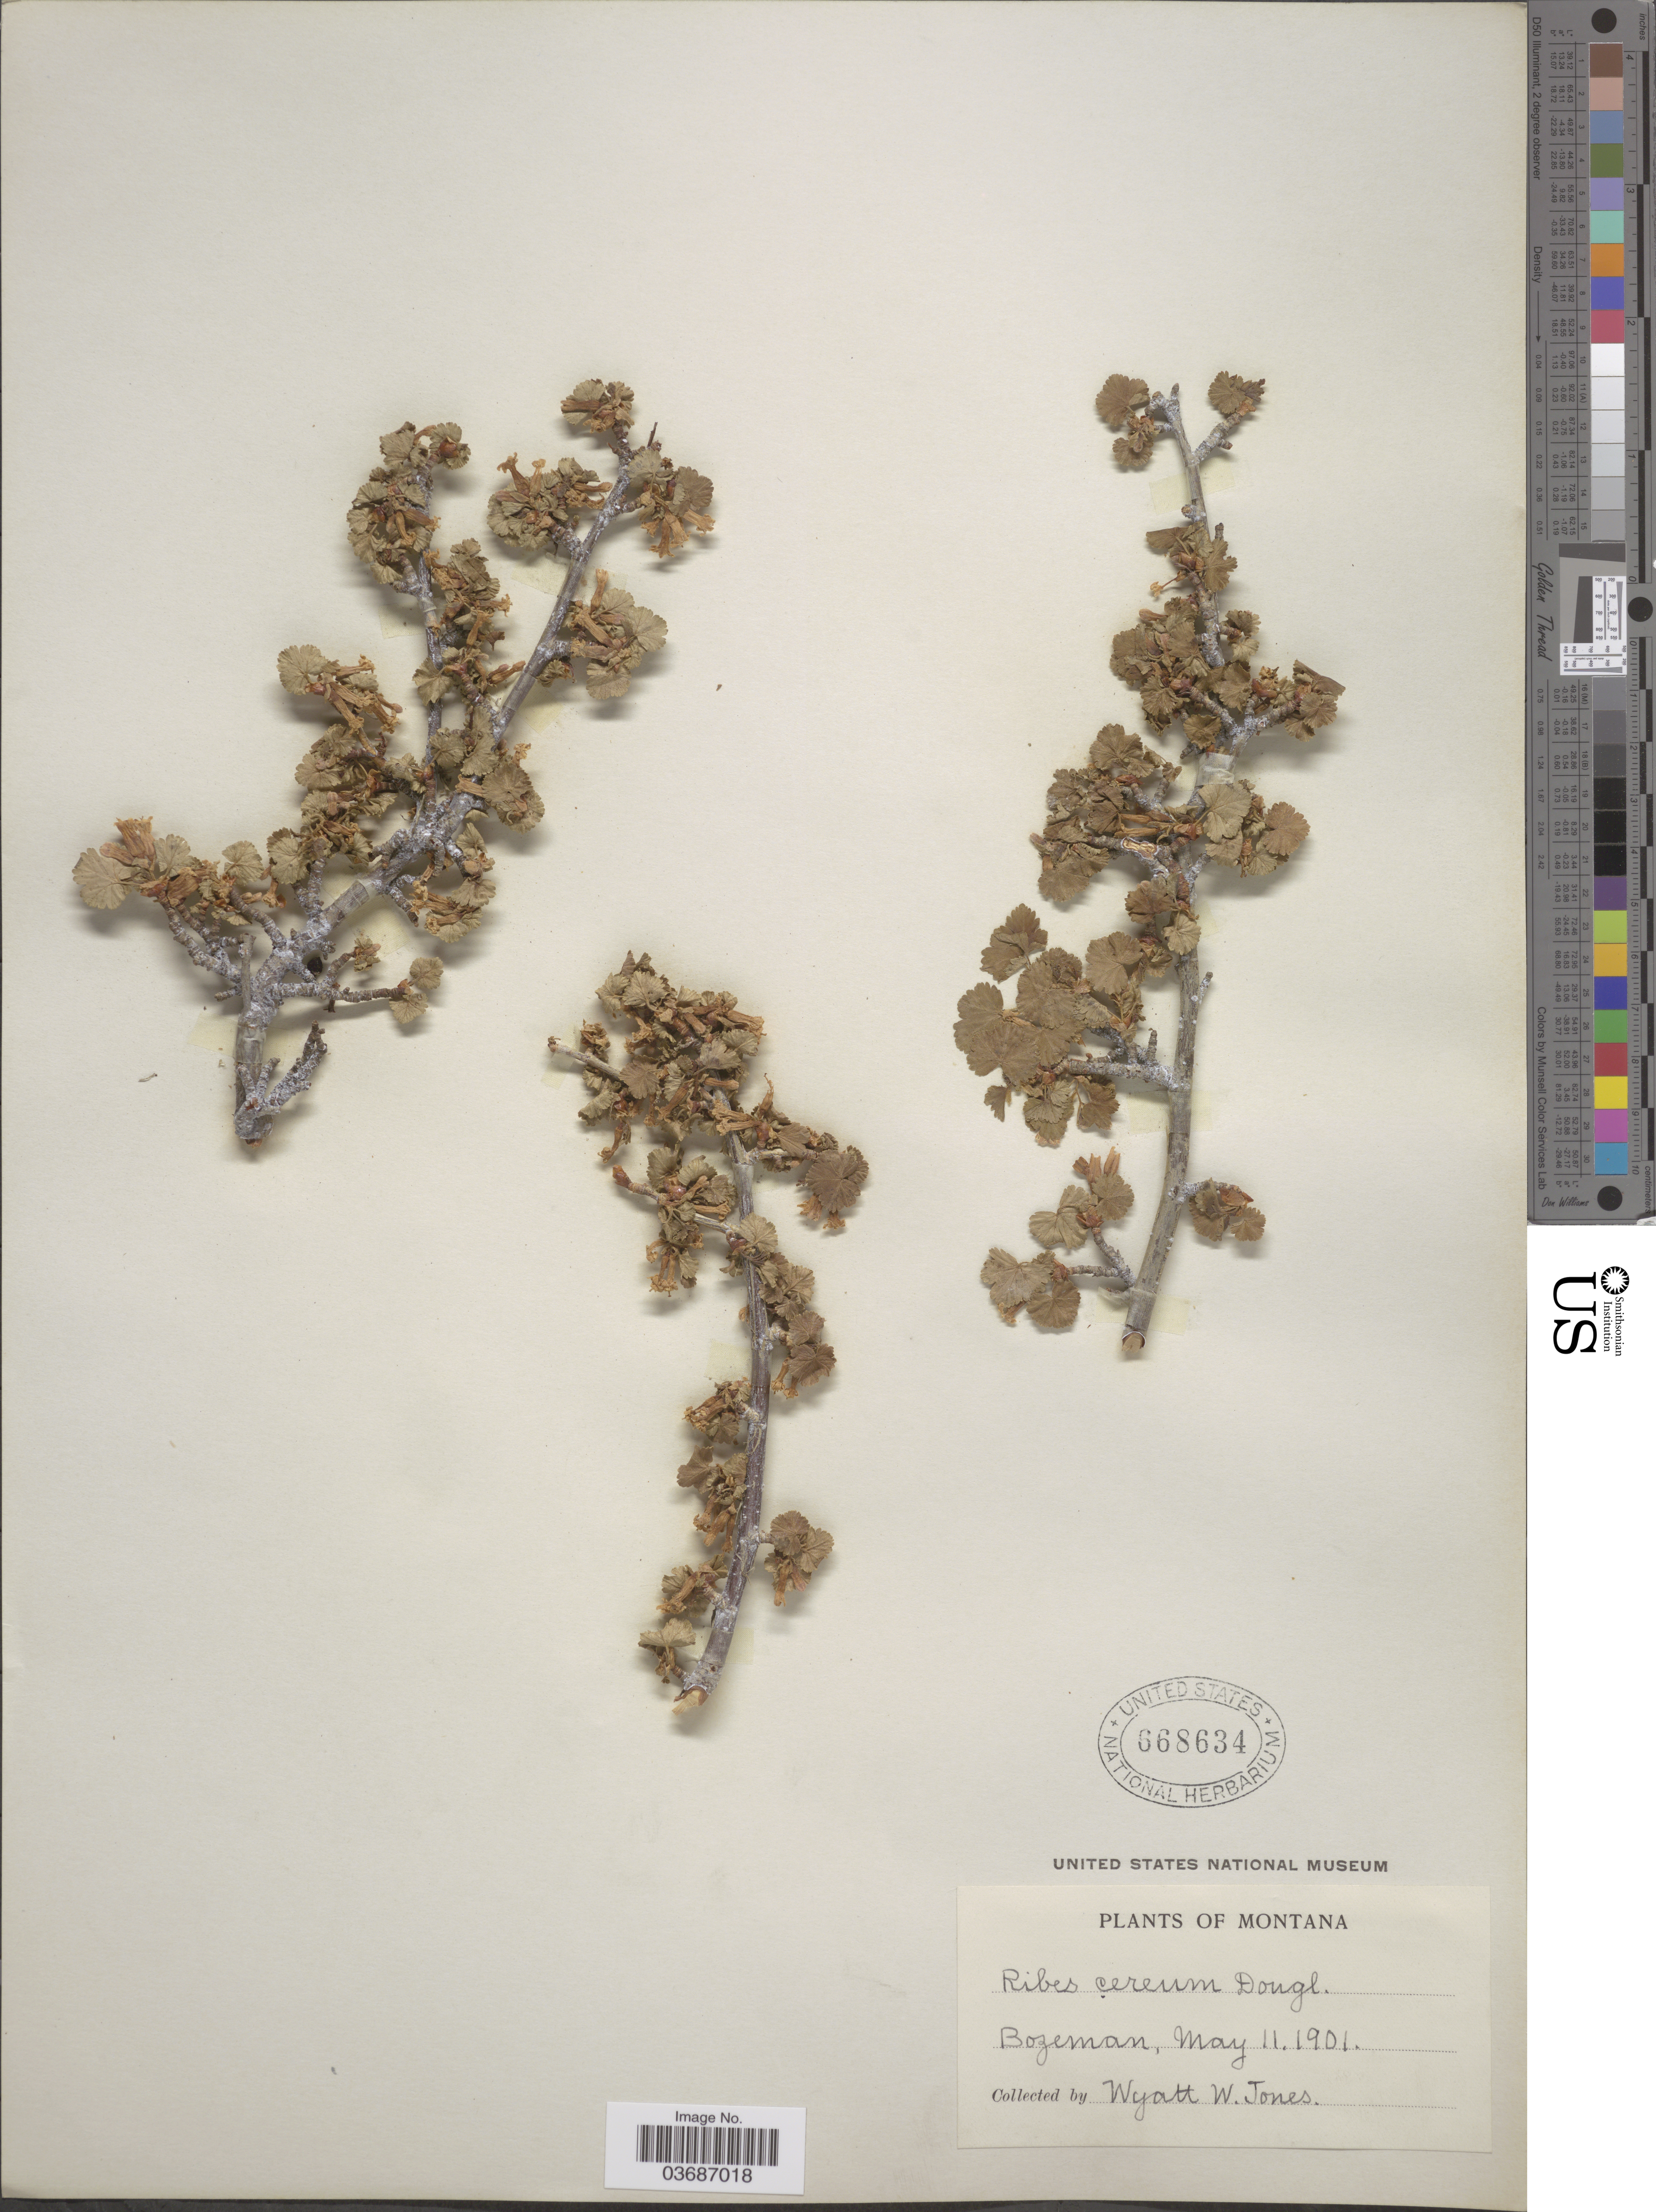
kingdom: Plantae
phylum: Tracheophyta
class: Magnoliopsida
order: Saxifragales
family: Grossulariaceae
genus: Ribes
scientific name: Ribes cereum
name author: Douglas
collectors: W. W. Jones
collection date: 1901-05-11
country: United States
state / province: Montana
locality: Bozeman.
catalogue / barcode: US 668634